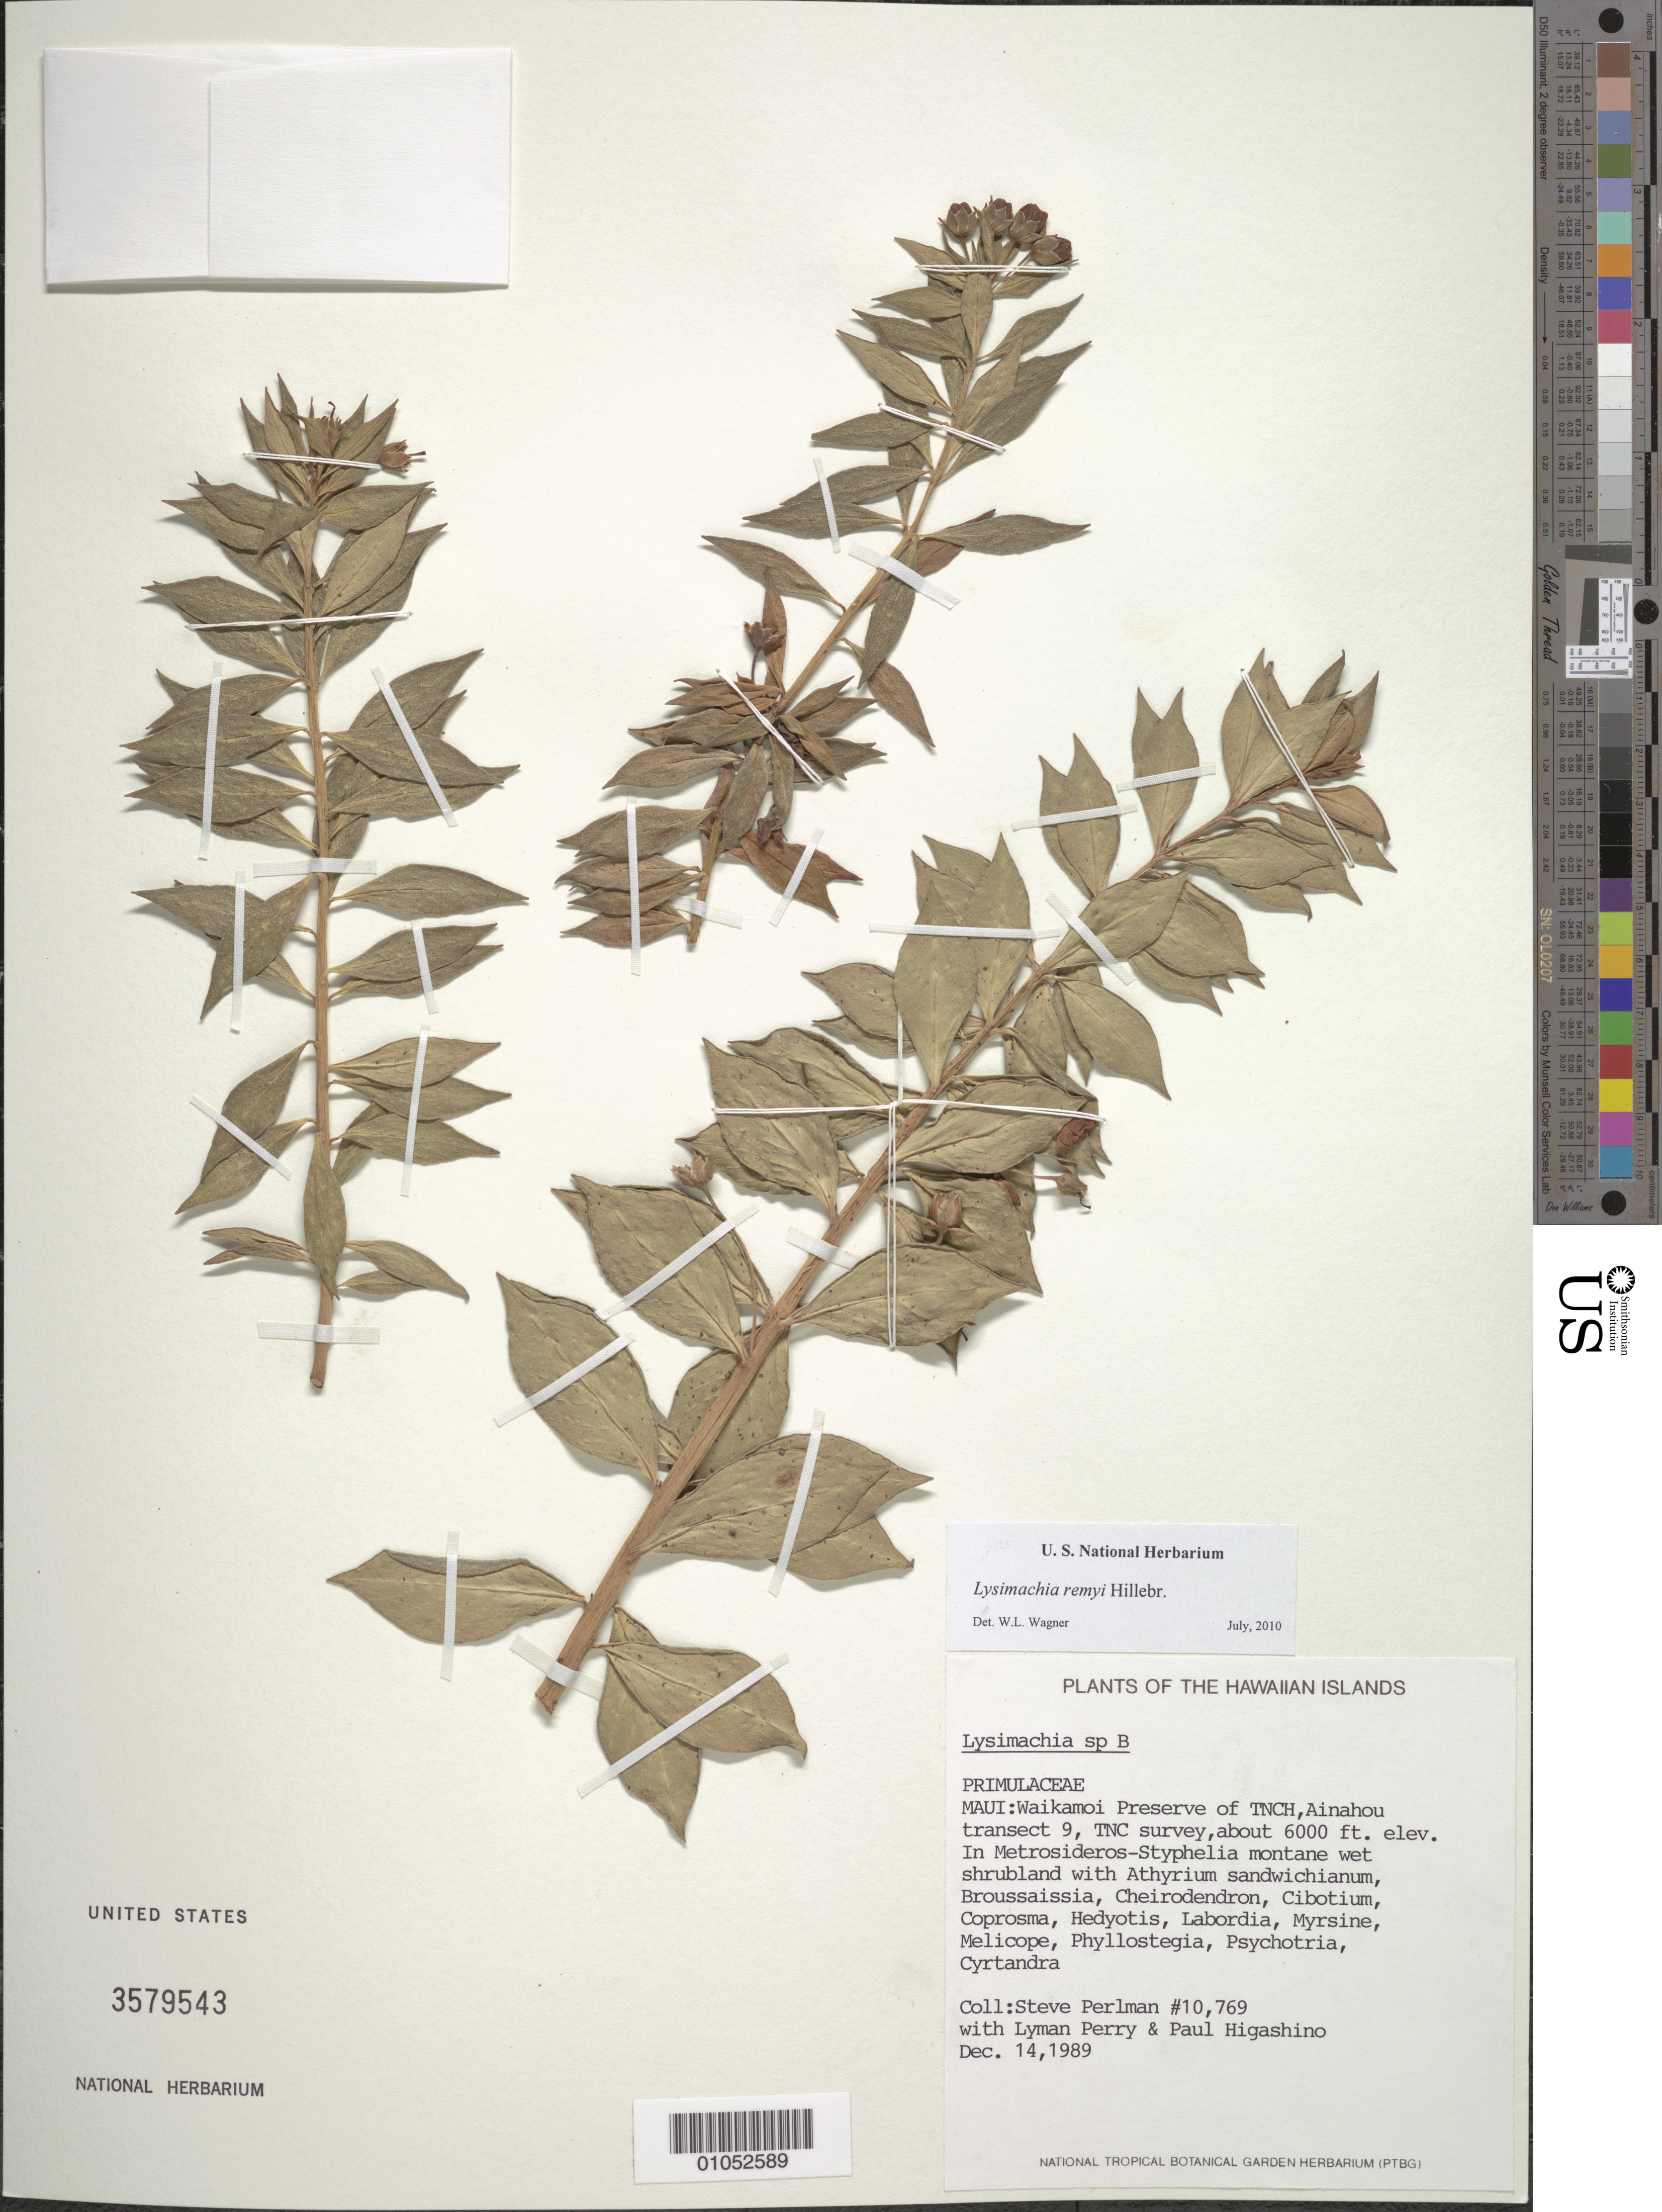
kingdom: Plantae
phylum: Tracheophyta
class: Magnoliopsida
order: Ericales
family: Primulaceae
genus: Lysimachia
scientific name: Lysimachia remyi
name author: Hillebr.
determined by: Wagner, W. L., (BOT), Smithsonian Institution - National Museum of Natural History (UNITED STATES)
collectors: S. P. Perlman, L. Perry & P. Higashino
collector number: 10769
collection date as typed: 14 Dec 1989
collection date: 1989-12-14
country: United States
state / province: Hawaii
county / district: Maui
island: Maui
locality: Waikamoi Preserve of TNCH, Ainahou transect 9, TNC Survey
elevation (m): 1829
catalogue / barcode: US 3579543